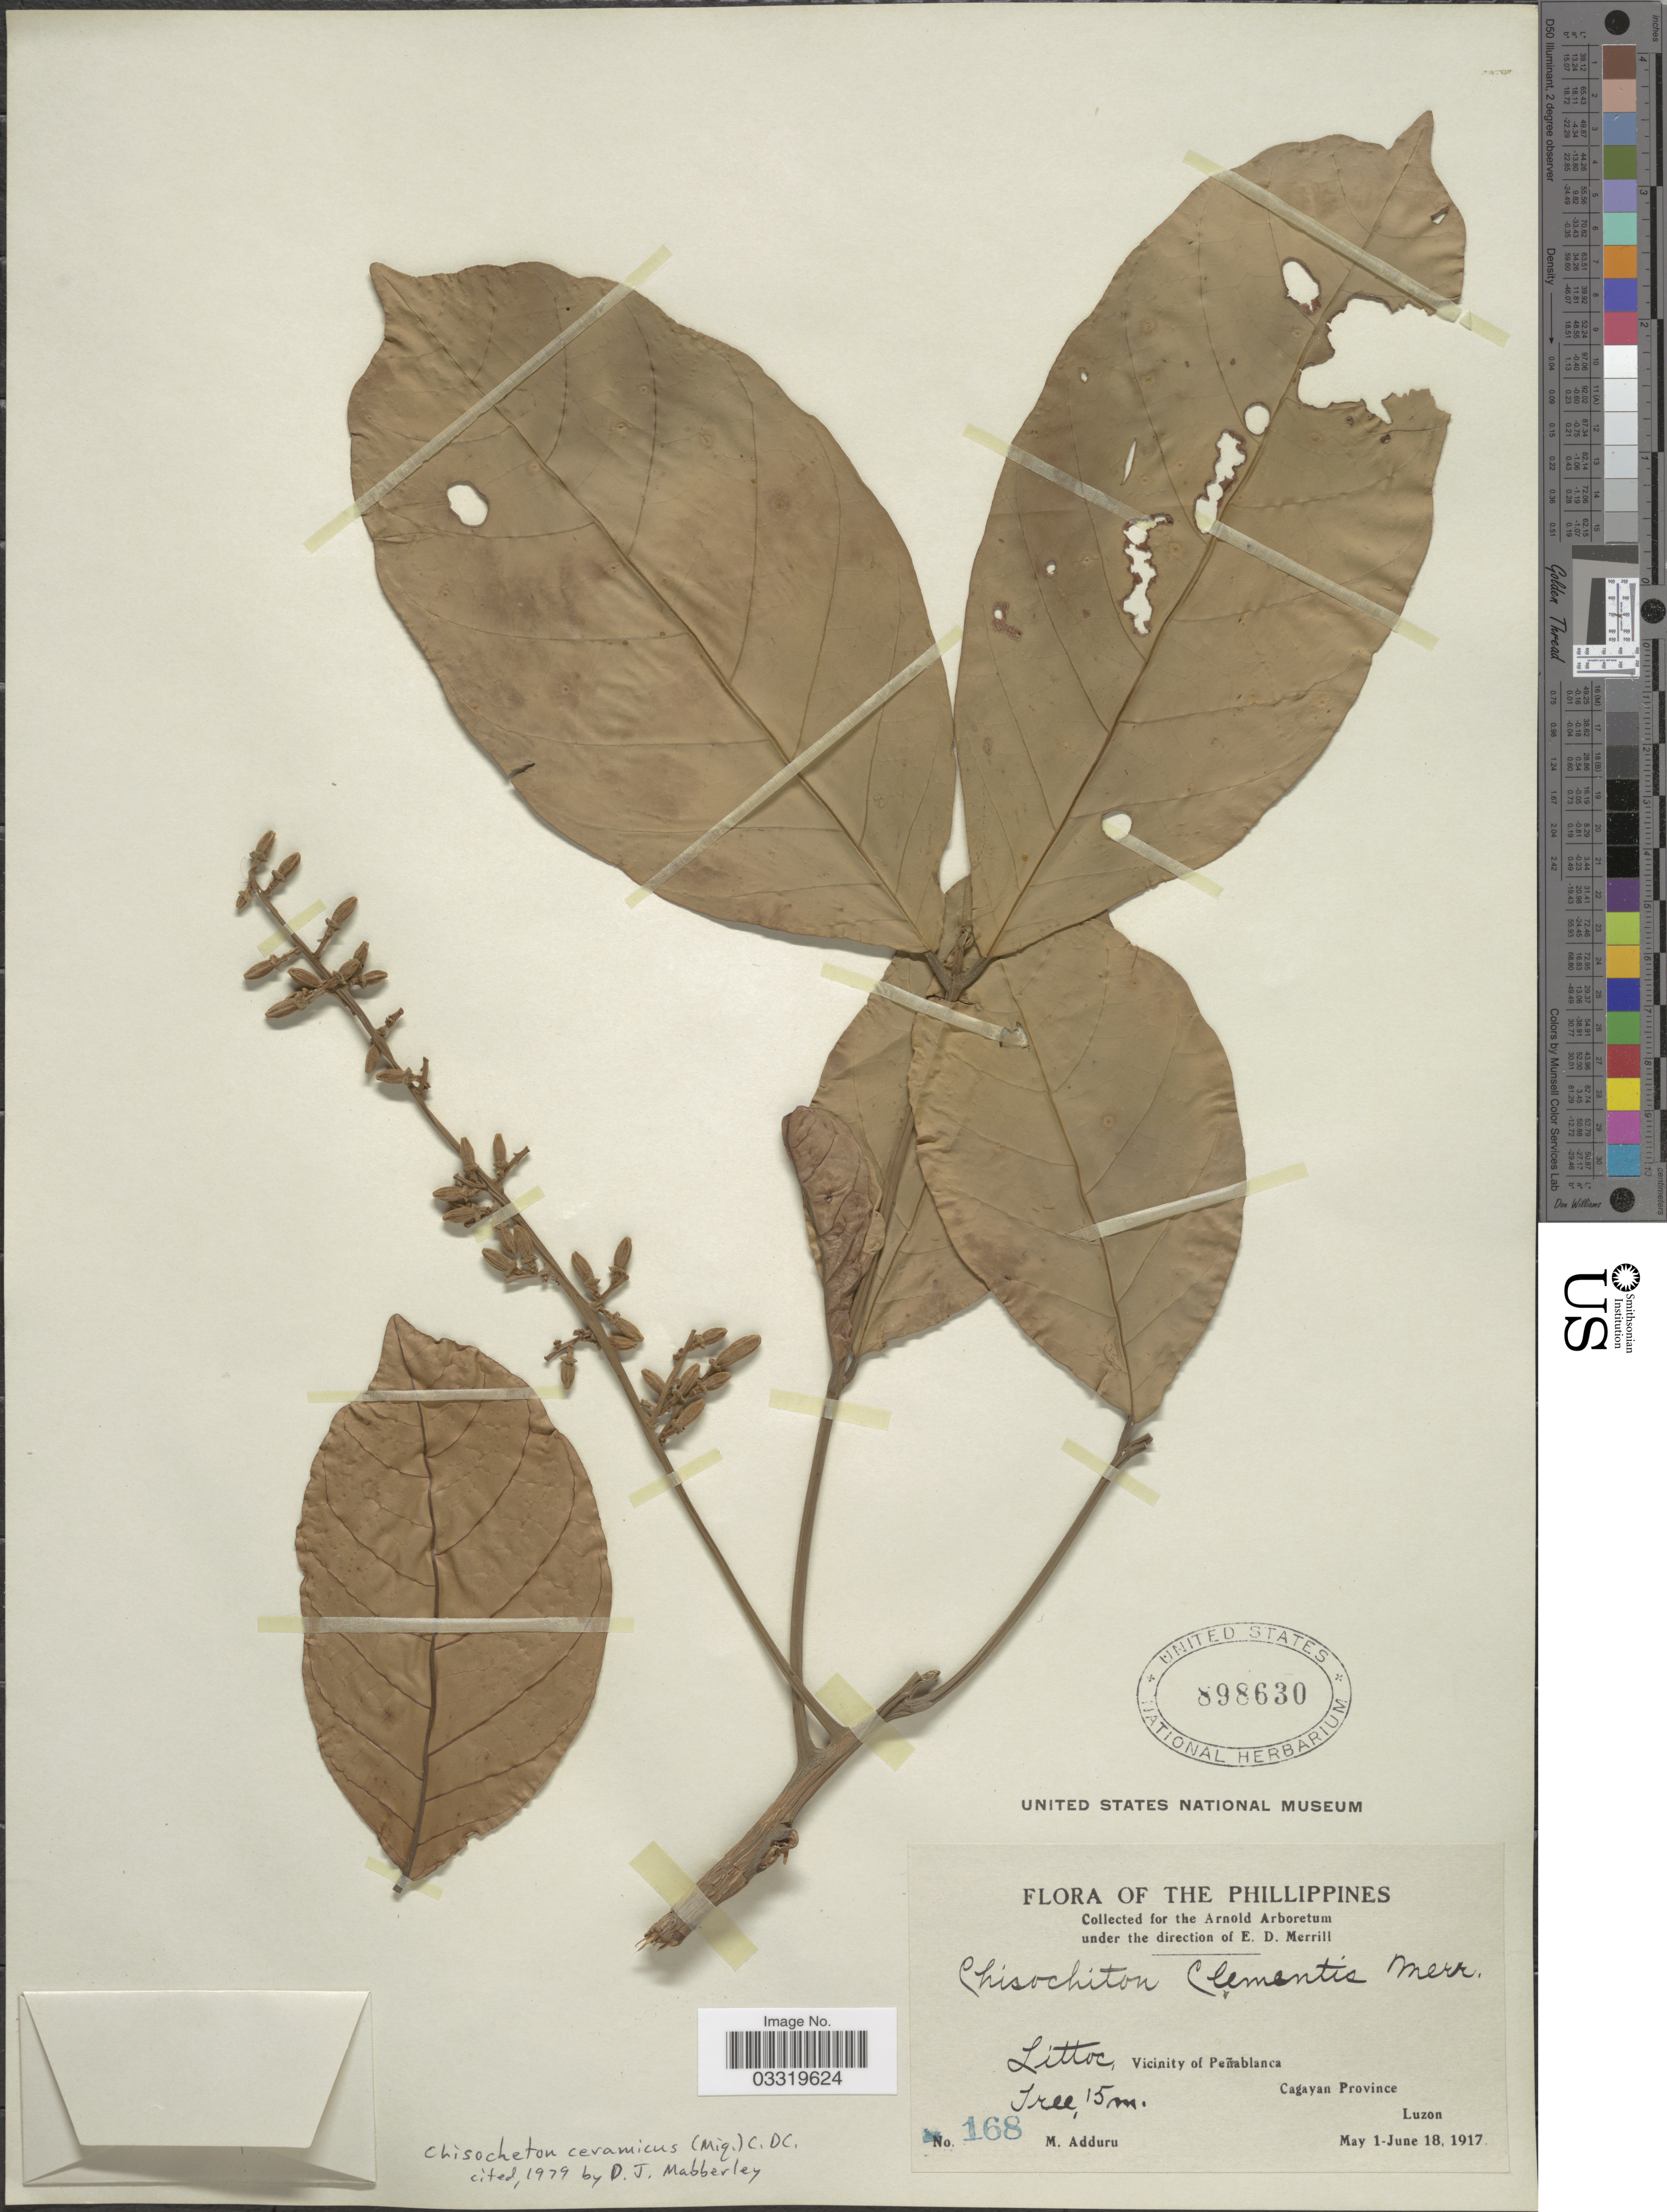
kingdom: Plantae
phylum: Tracheophyta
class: Magnoliopsida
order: Sapindales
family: Meliaceae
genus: Chisocheton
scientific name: Chisocheton ceramicus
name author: (Miq.) C. DC.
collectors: M. Adduru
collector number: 168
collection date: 1917-05-01/1917-06-18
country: Philippines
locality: Littoc, Vicinity of Peñablanca. Cagayan Province. Luzon.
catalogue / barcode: US 898630